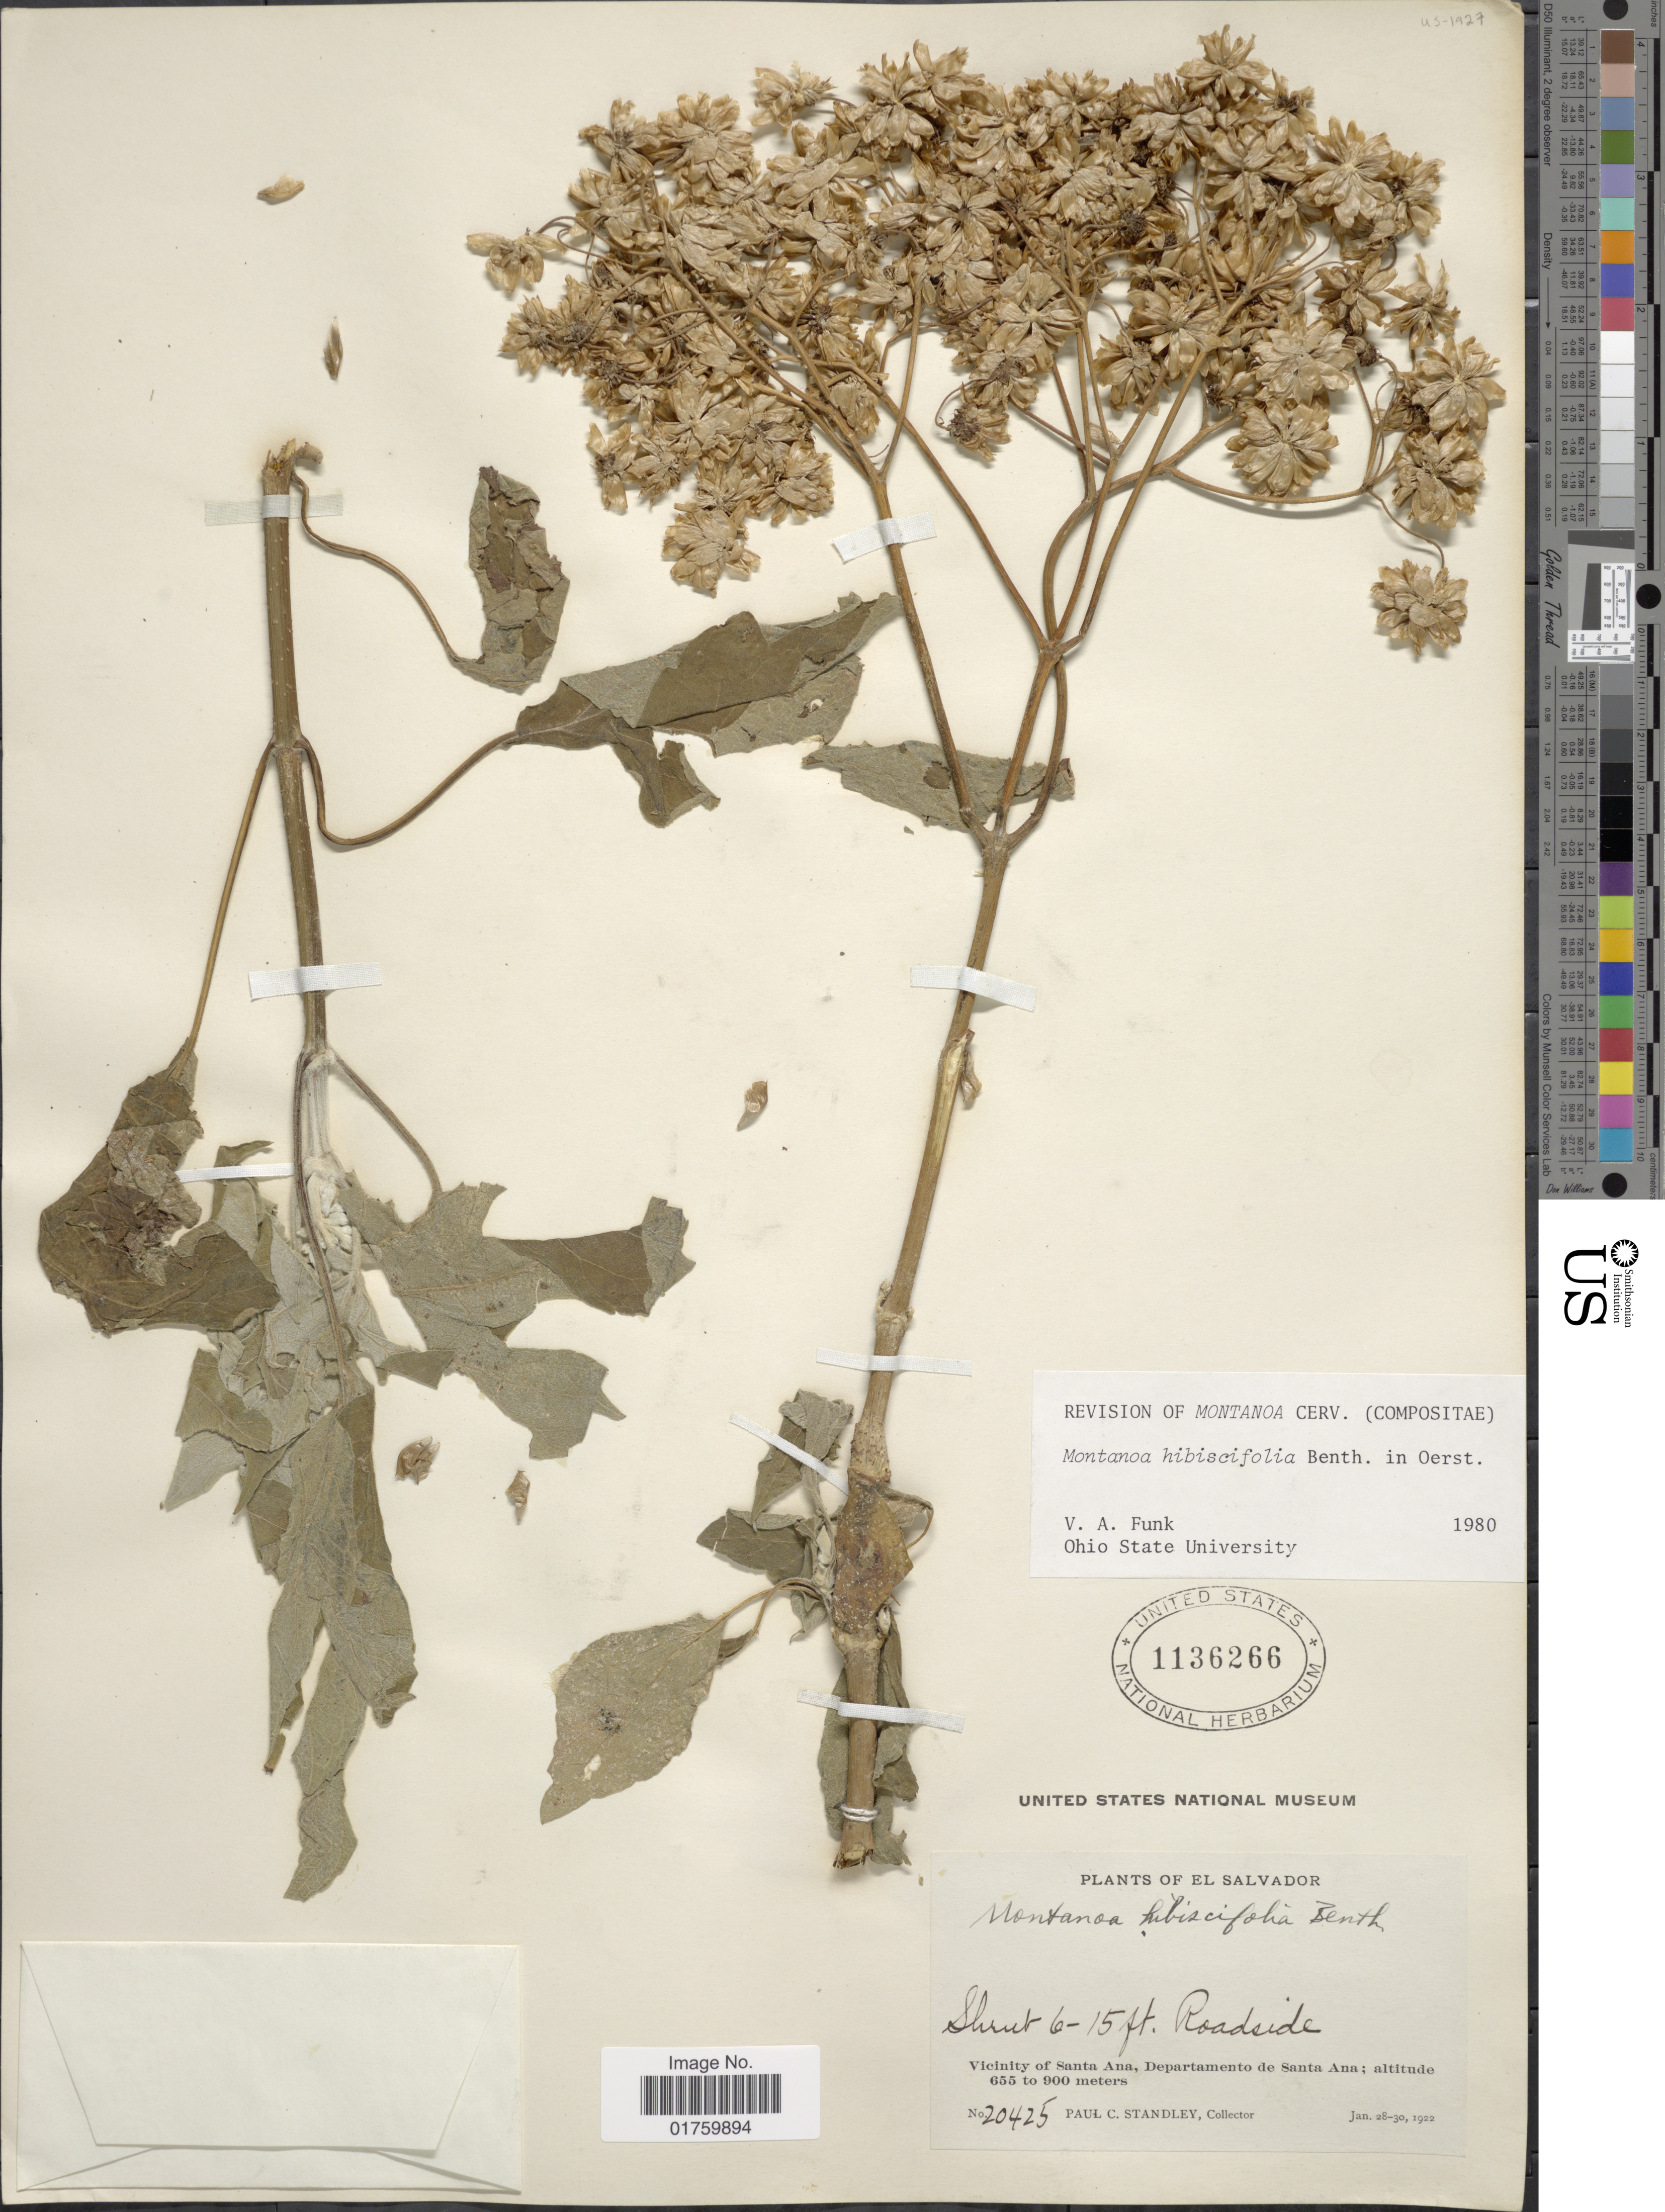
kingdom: Plantae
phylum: Tracheophyta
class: Magnoliopsida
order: Asterales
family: Asteraceae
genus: Montanoa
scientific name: Montanoa hibiscifolia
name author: Benth.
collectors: P. C. Standley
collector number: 20425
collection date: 1922-01-28/1922-01-30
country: El Salvador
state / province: Santa Ana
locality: Departamento de Santa Ana, roadside.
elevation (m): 655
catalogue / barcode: US 1136266